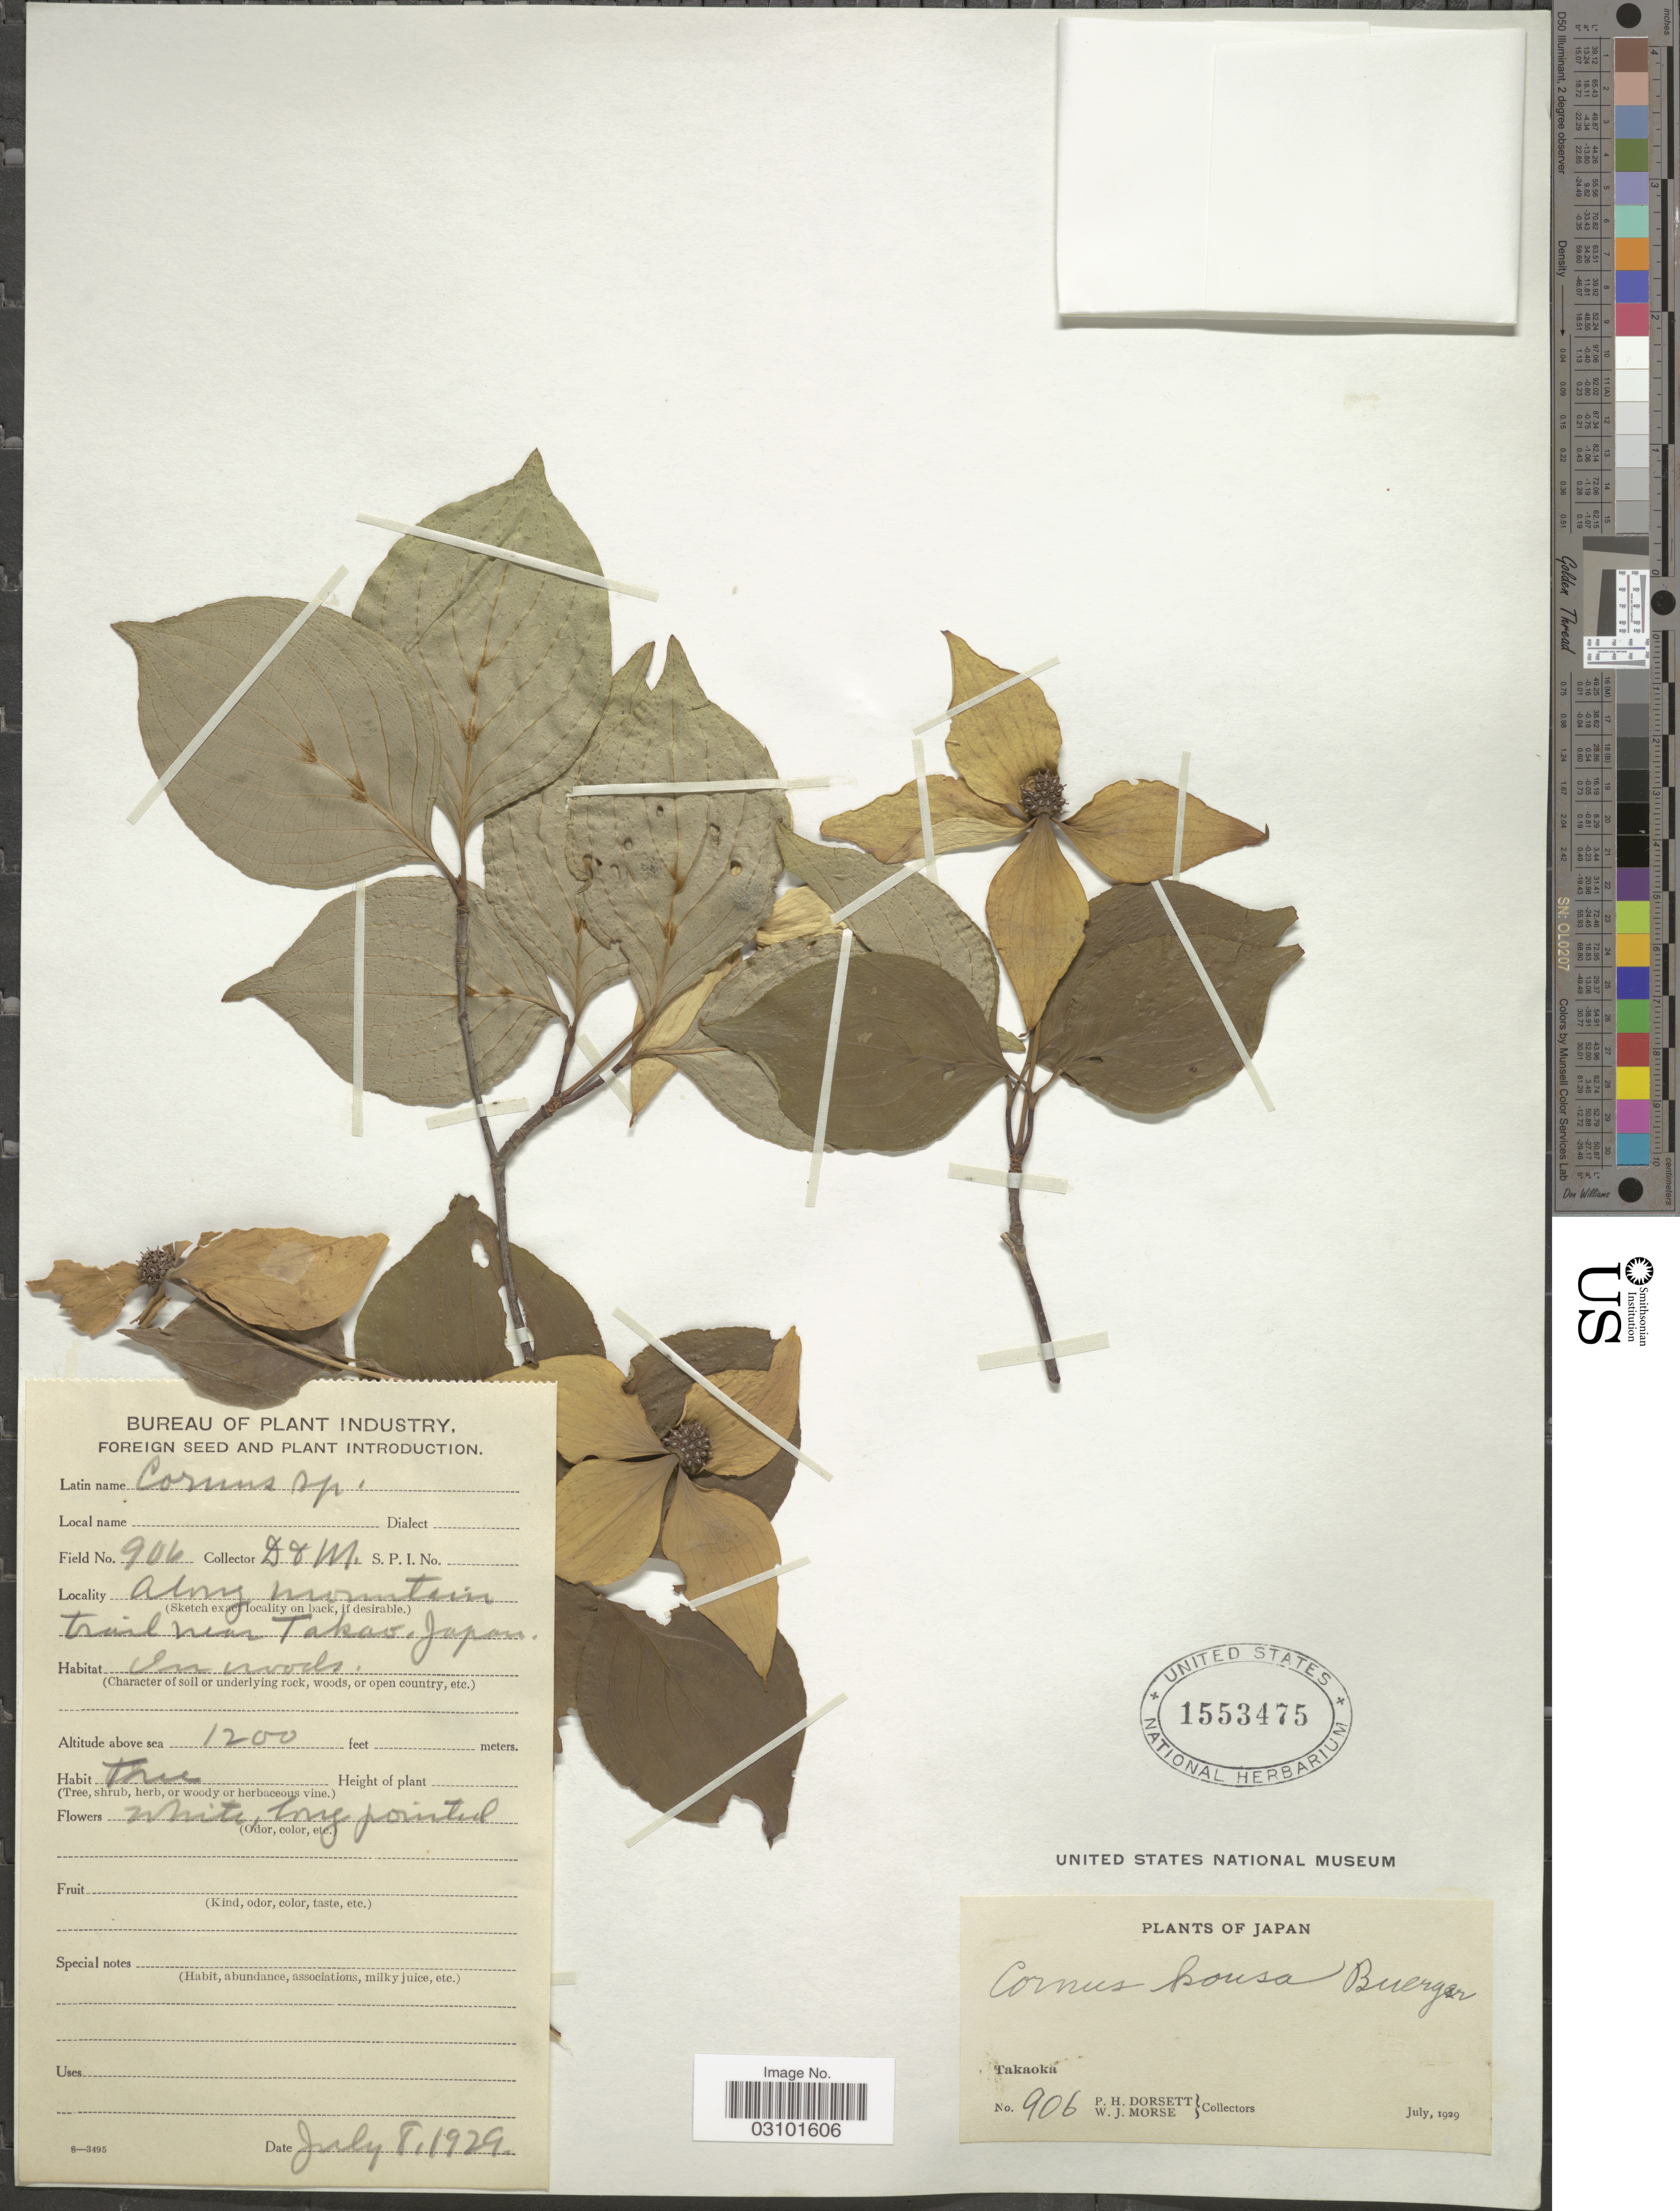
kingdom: Plantae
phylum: Tracheophyta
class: Magnoliopsida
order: Cornales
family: Cornaceae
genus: Cornus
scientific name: Cornus kousa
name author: F. Buerger ex Miq.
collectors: P. H. Dorsett & W. J. Morse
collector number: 906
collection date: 1929-07-08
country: Japan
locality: Along mountain trail near Takaoka.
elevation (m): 366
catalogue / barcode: US 1553475